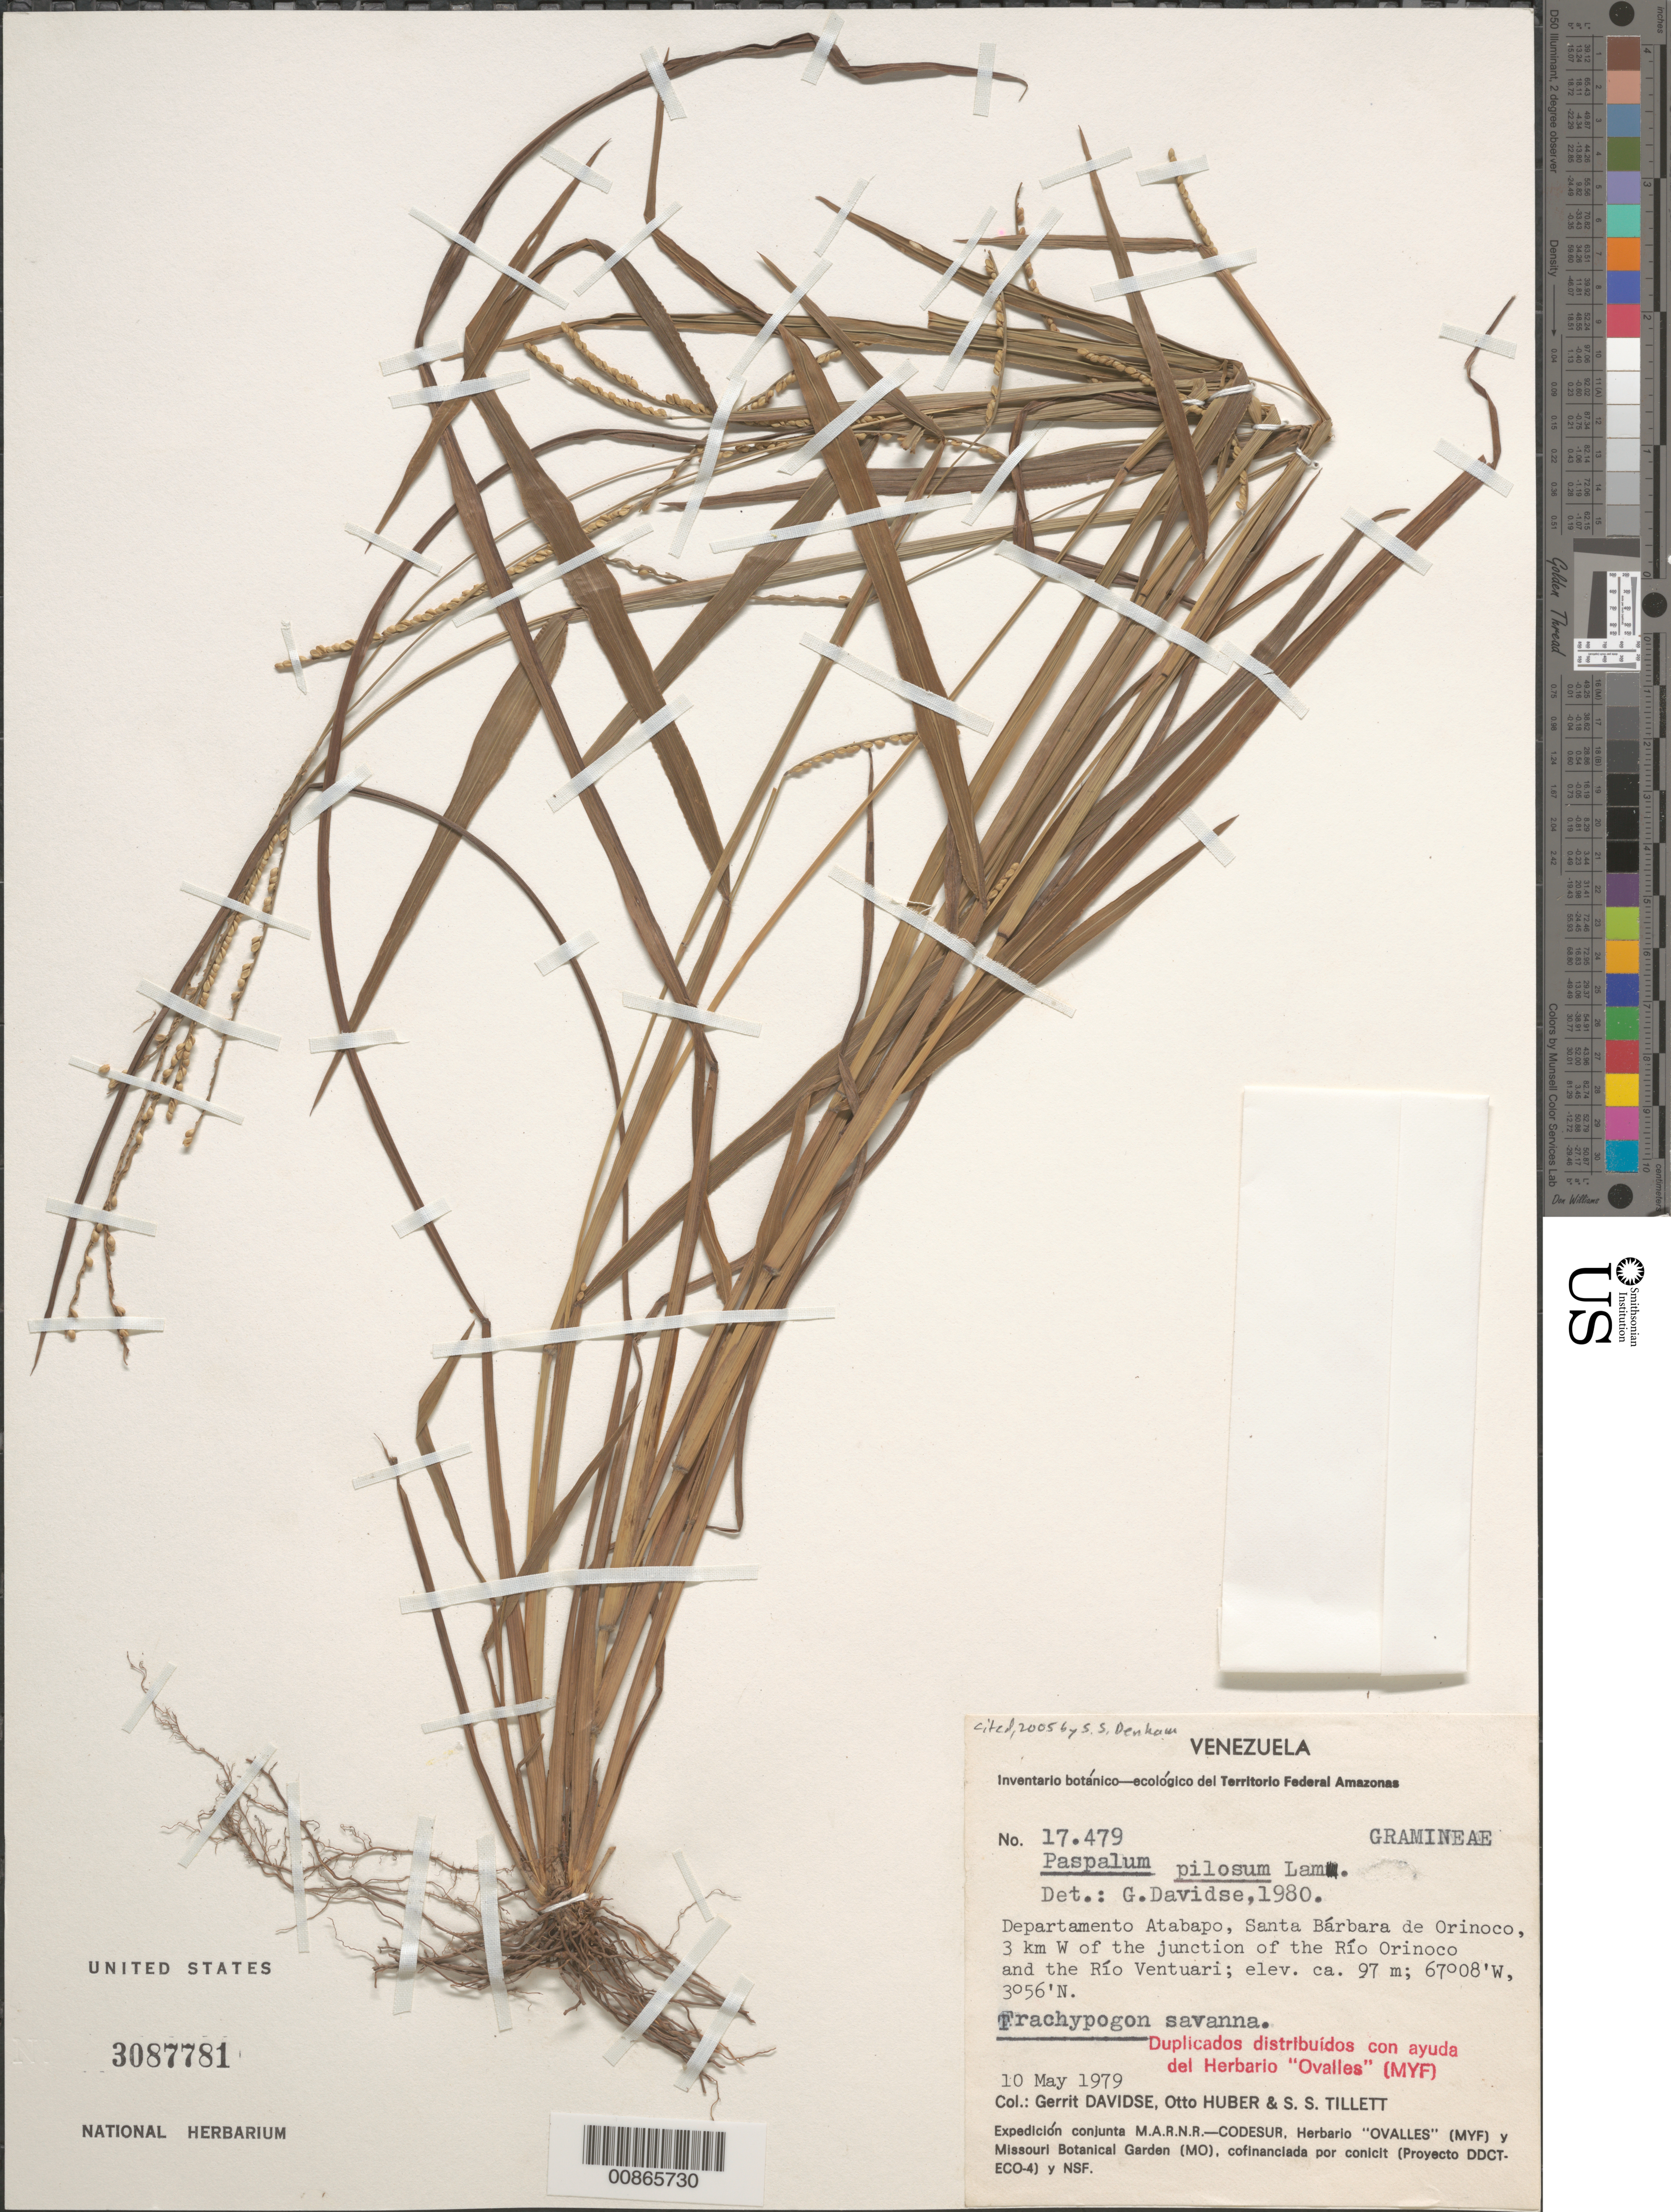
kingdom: Plantae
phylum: Tracheophyta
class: Liliopsida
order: Poales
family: Poaceae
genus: Paspalum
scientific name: Paspalum pilosum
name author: Lam.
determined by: Davidse, Gerrit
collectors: G. Davidse, O. Huber & S. S. Tillett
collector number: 17479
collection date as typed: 10-May-79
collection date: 1979-05-10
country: Venezuela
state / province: Amazonas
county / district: Atabapo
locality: Santa Bárbara de Orinoco, 3 km W of the junction of the Río Orinoco and R. Ventuari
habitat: Trachypogon savanna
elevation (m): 97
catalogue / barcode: US 3087781